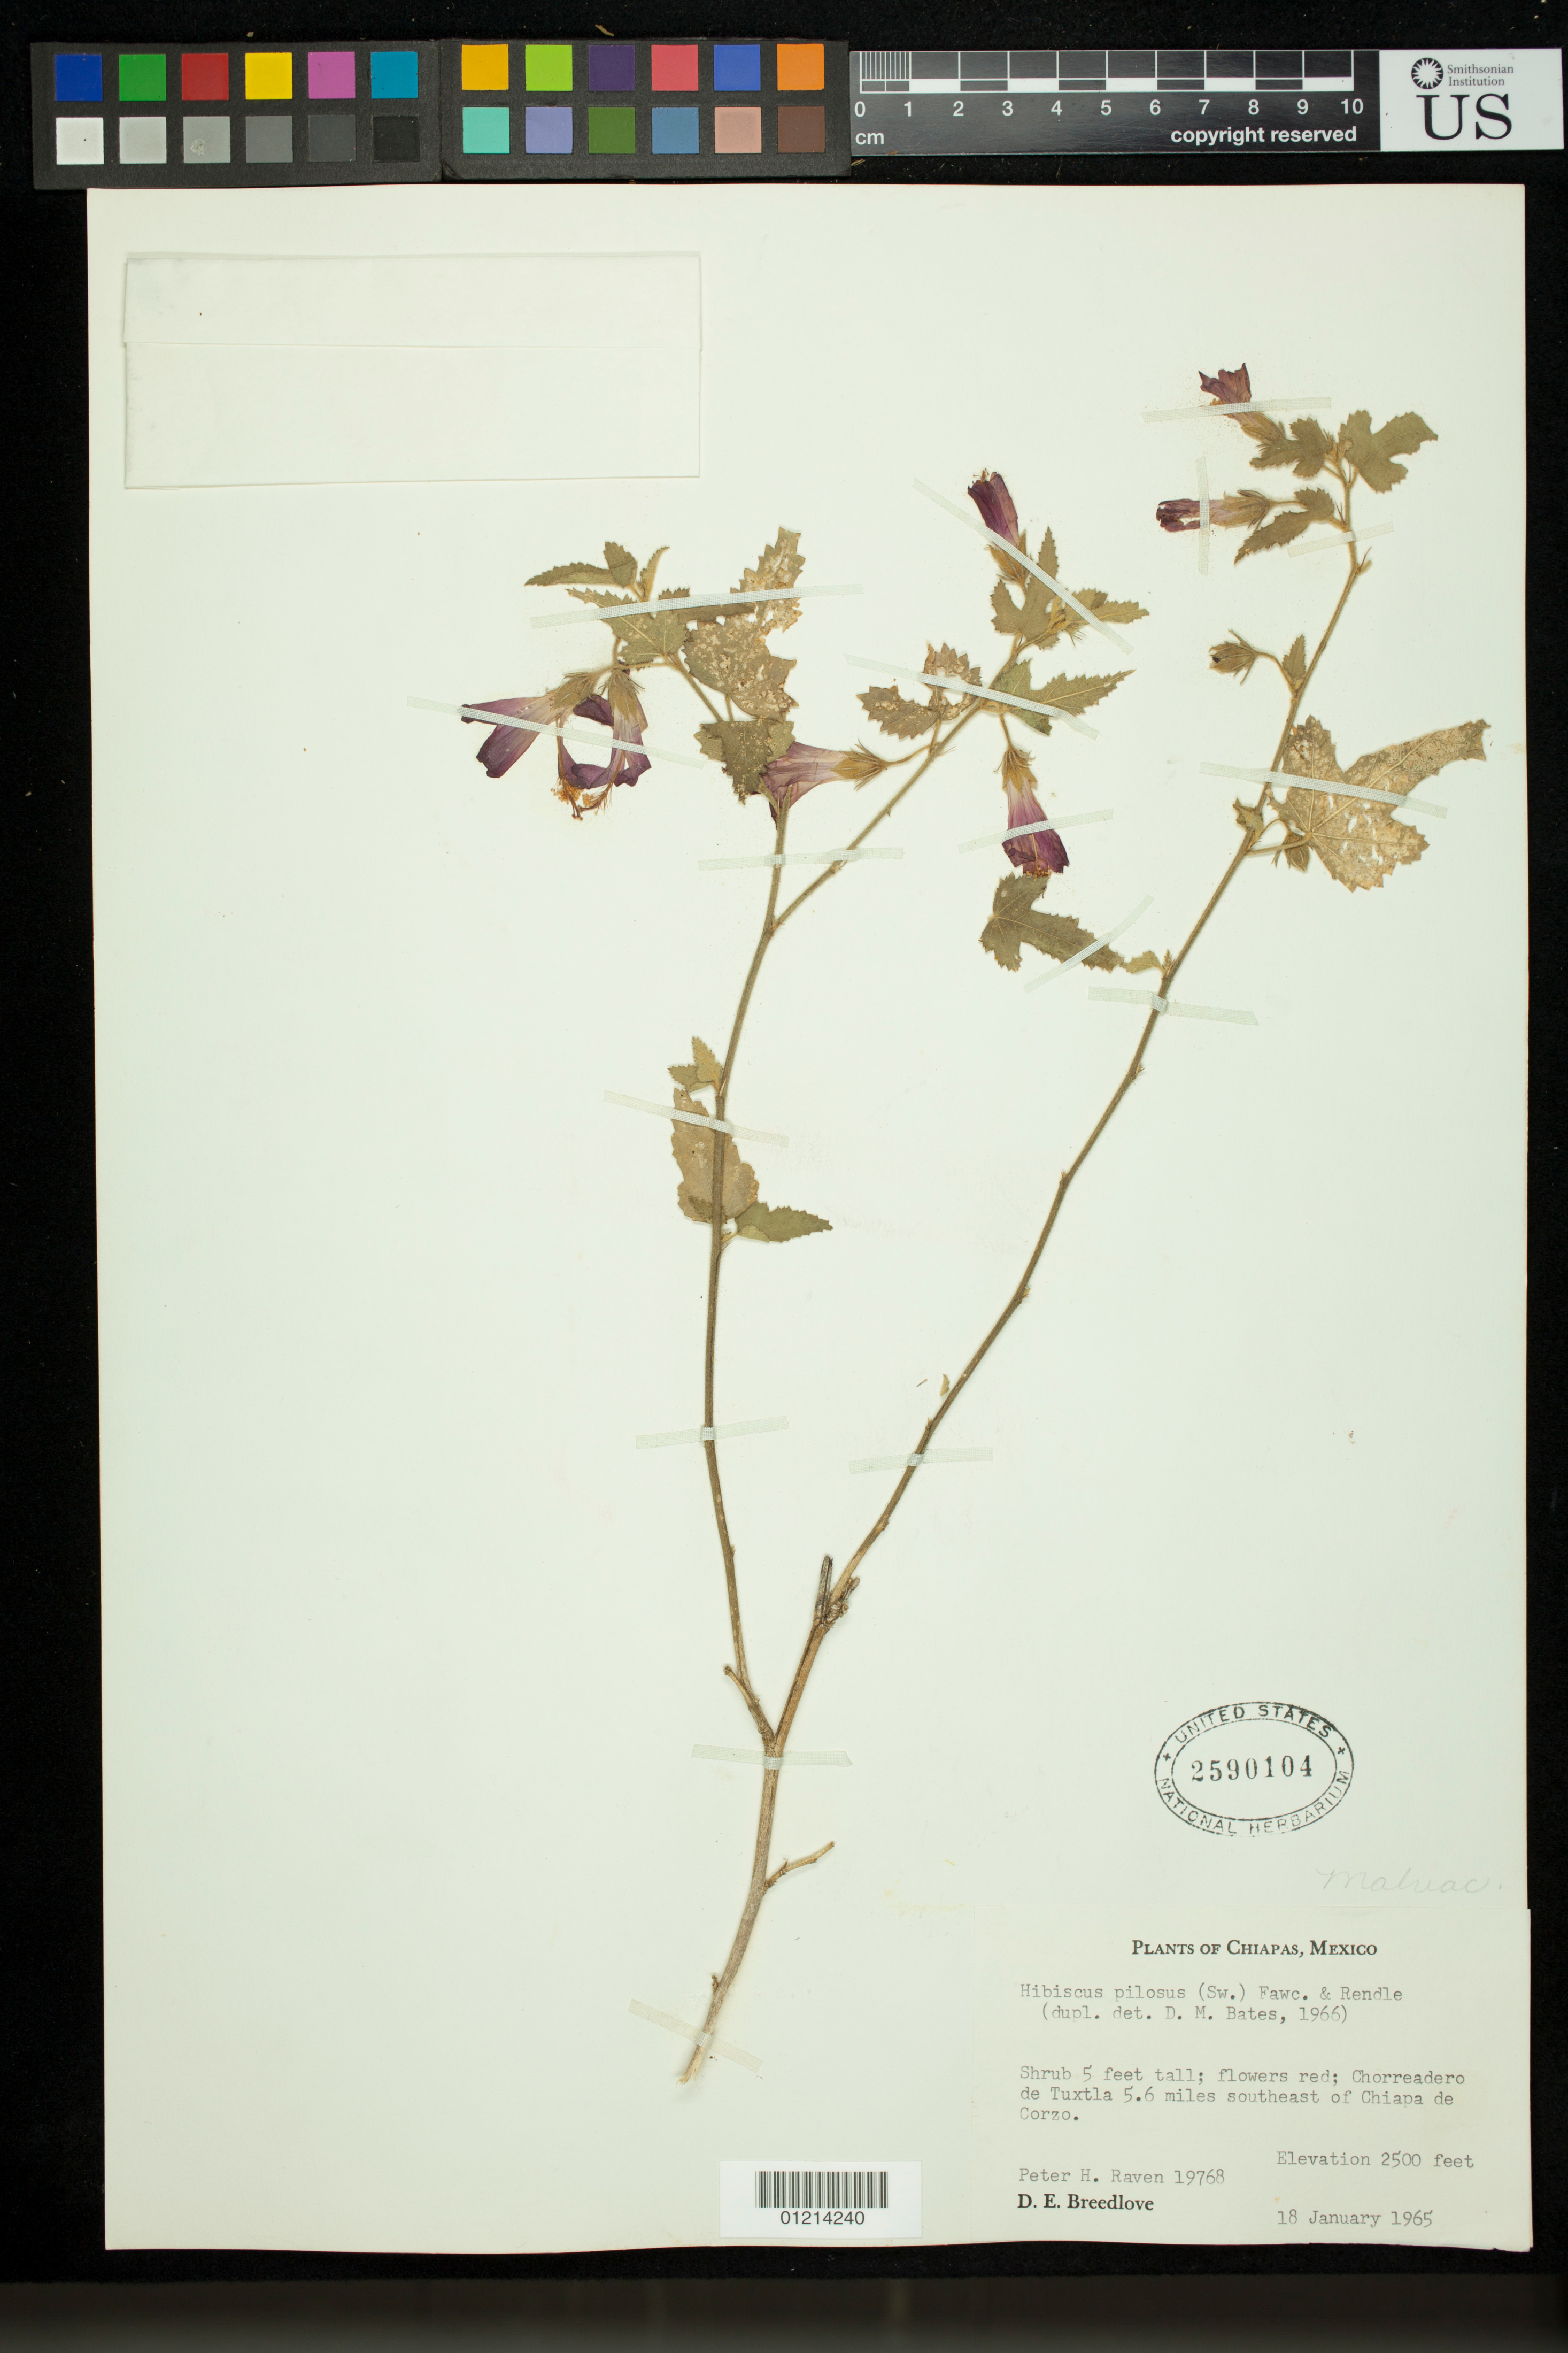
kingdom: Plantae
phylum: Tracheophyta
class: Magnoliopsida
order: Malvales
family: Malvaceae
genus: Hibiscus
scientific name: Hibiscus poeppigii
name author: (Spreng.) Garcke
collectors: P. Raven & D. E. Breedlove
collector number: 19768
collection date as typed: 1/18/1965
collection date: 1965-01-18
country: Mexico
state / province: Chiapas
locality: Chorreadero de Tuxtla 5.6 miles southeast of Chiapa de Corzo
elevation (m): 762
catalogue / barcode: US 2590104